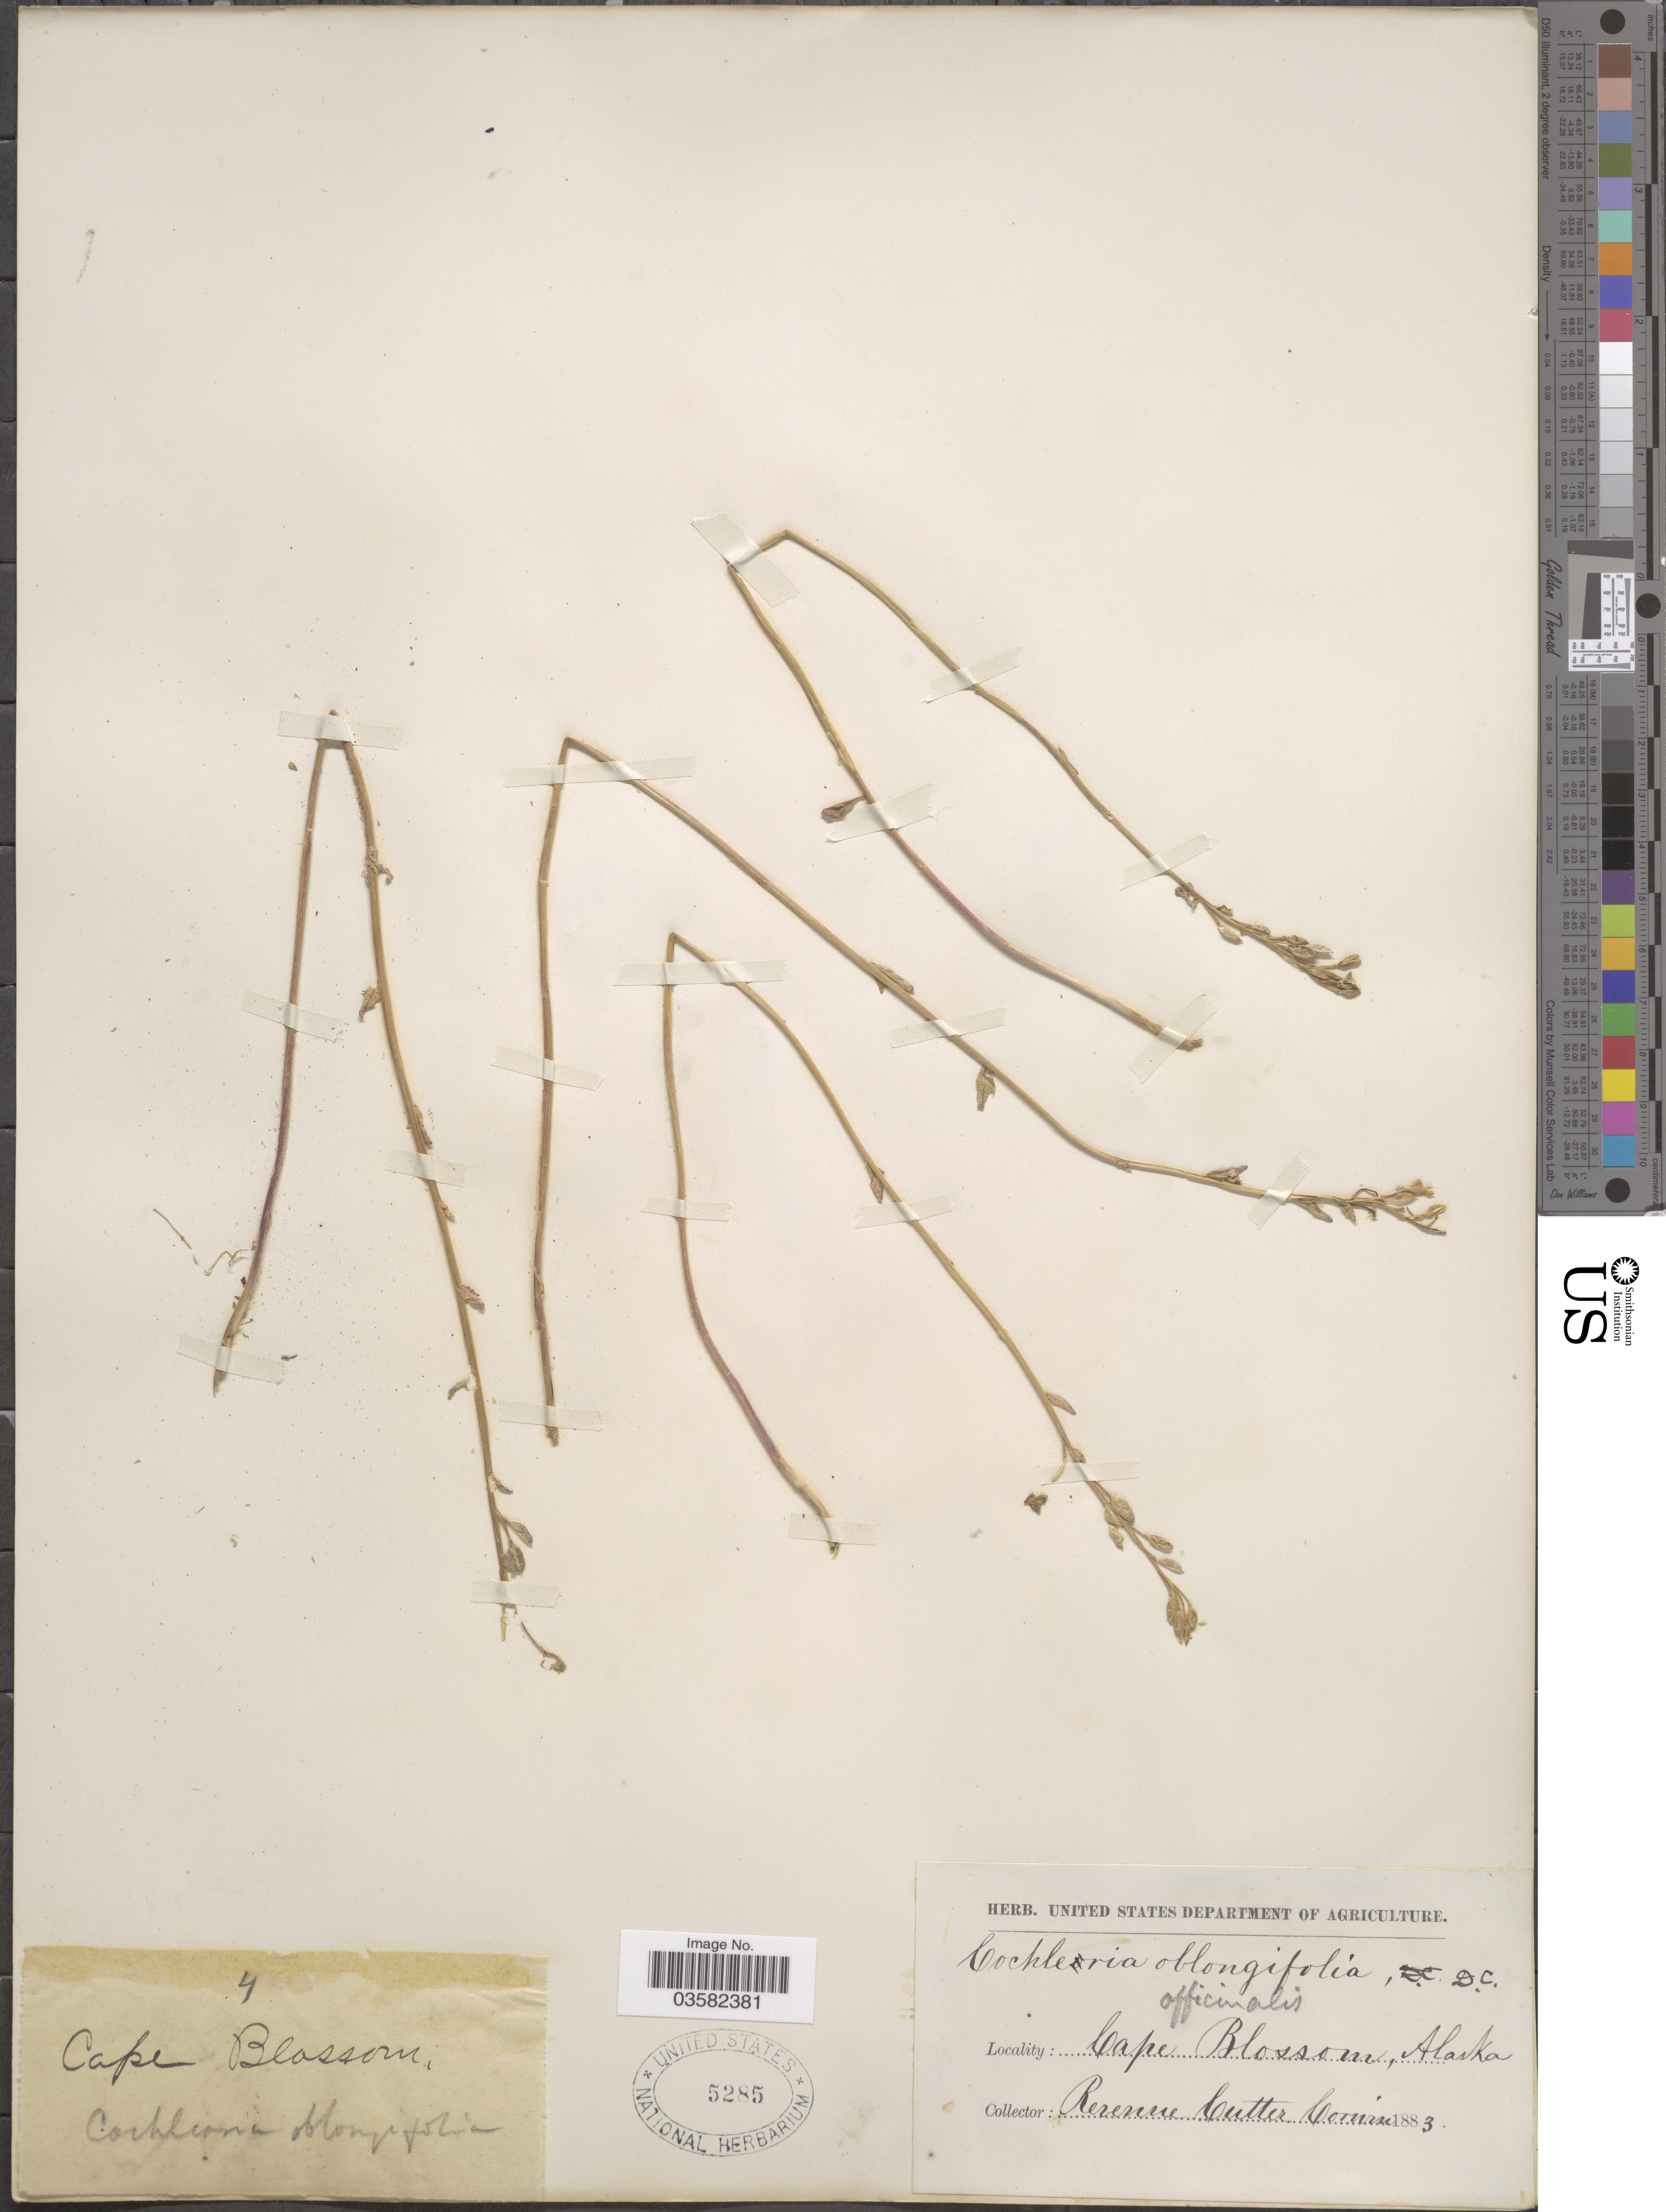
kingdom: Plantae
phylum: Tracheophyta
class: Magnoliopsida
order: Brassicales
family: Brassicaceae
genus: Cochlearia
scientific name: Cochlearia oblongifolia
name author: DC.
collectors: Corwin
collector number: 4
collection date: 1883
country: United States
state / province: Alaska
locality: Cape Blossom.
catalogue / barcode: US 5285